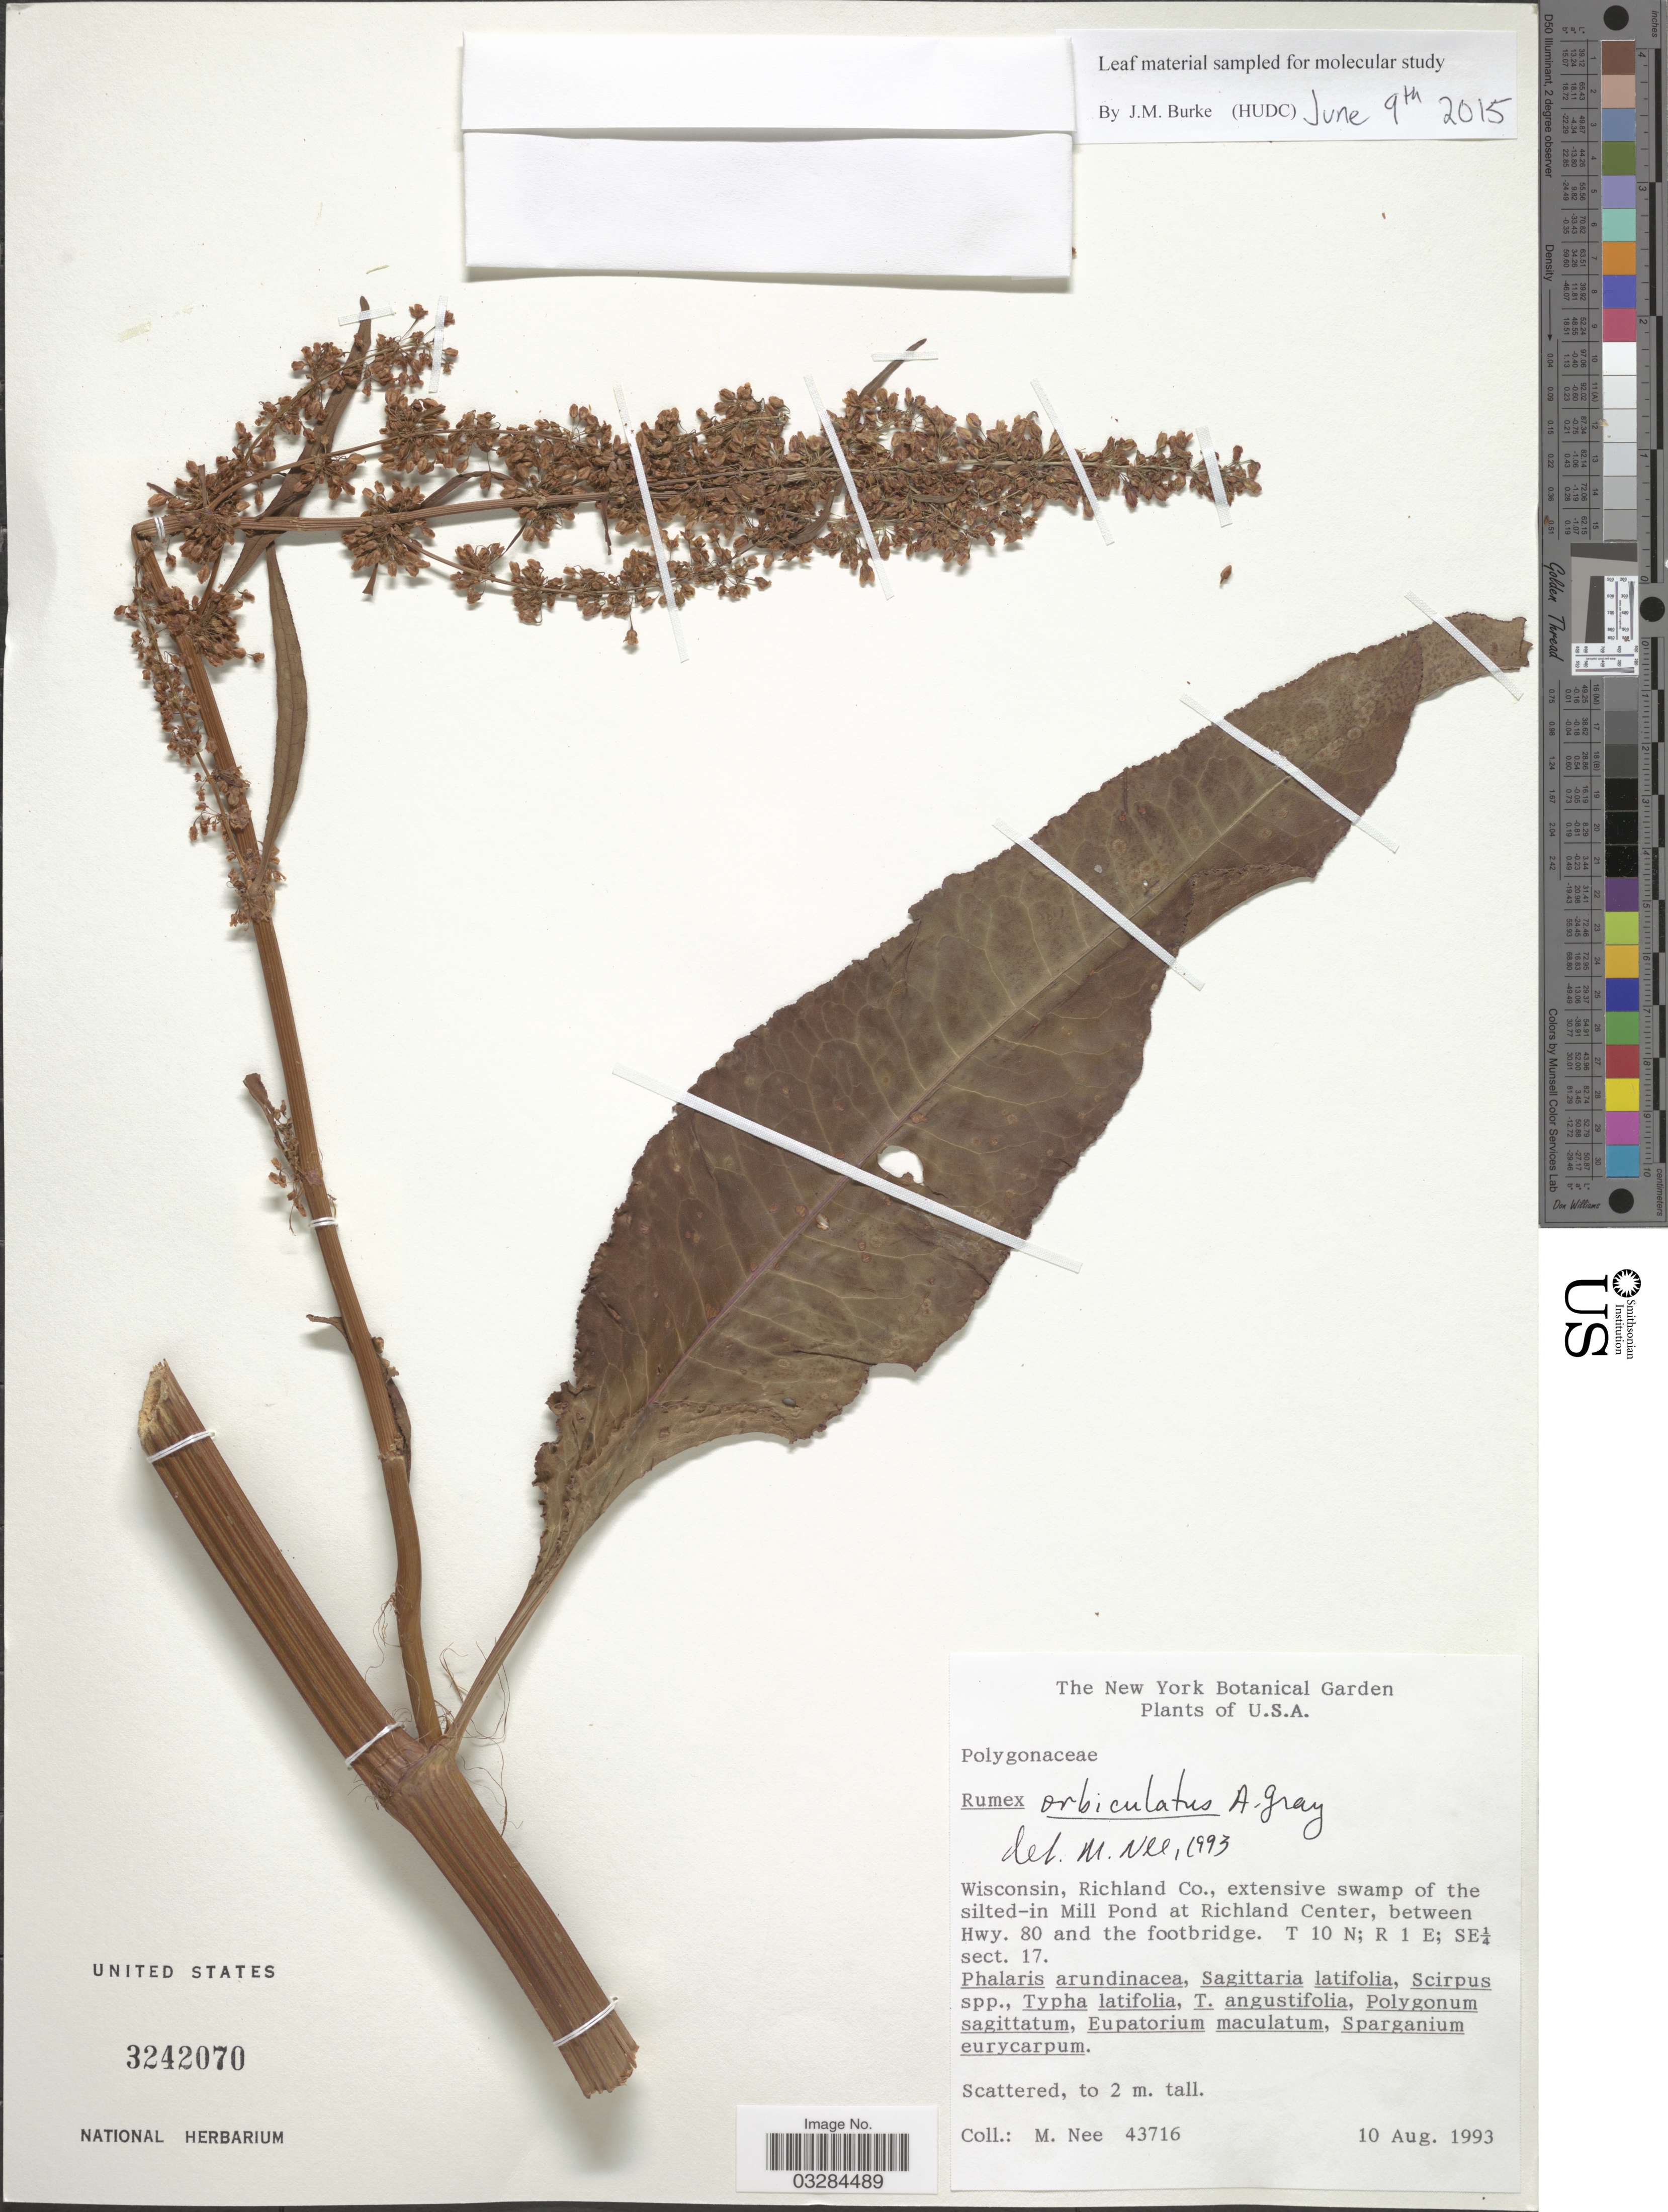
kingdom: Plantae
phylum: Tracheophyta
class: Magnoliopsida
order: Caryophyllales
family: Polygonaceae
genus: Rumex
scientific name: Rumex orbiculatus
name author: A. Gray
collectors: M. Nee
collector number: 43716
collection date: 1993-08-10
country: United States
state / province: Wisconsin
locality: Richland Co., extensive swamp of the silted-in Mill Pond at Richland Center, between Hwy. 80 and the footbridge. T 10 N; R 1 E; SE¼ sect. 17.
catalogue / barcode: US 3242070